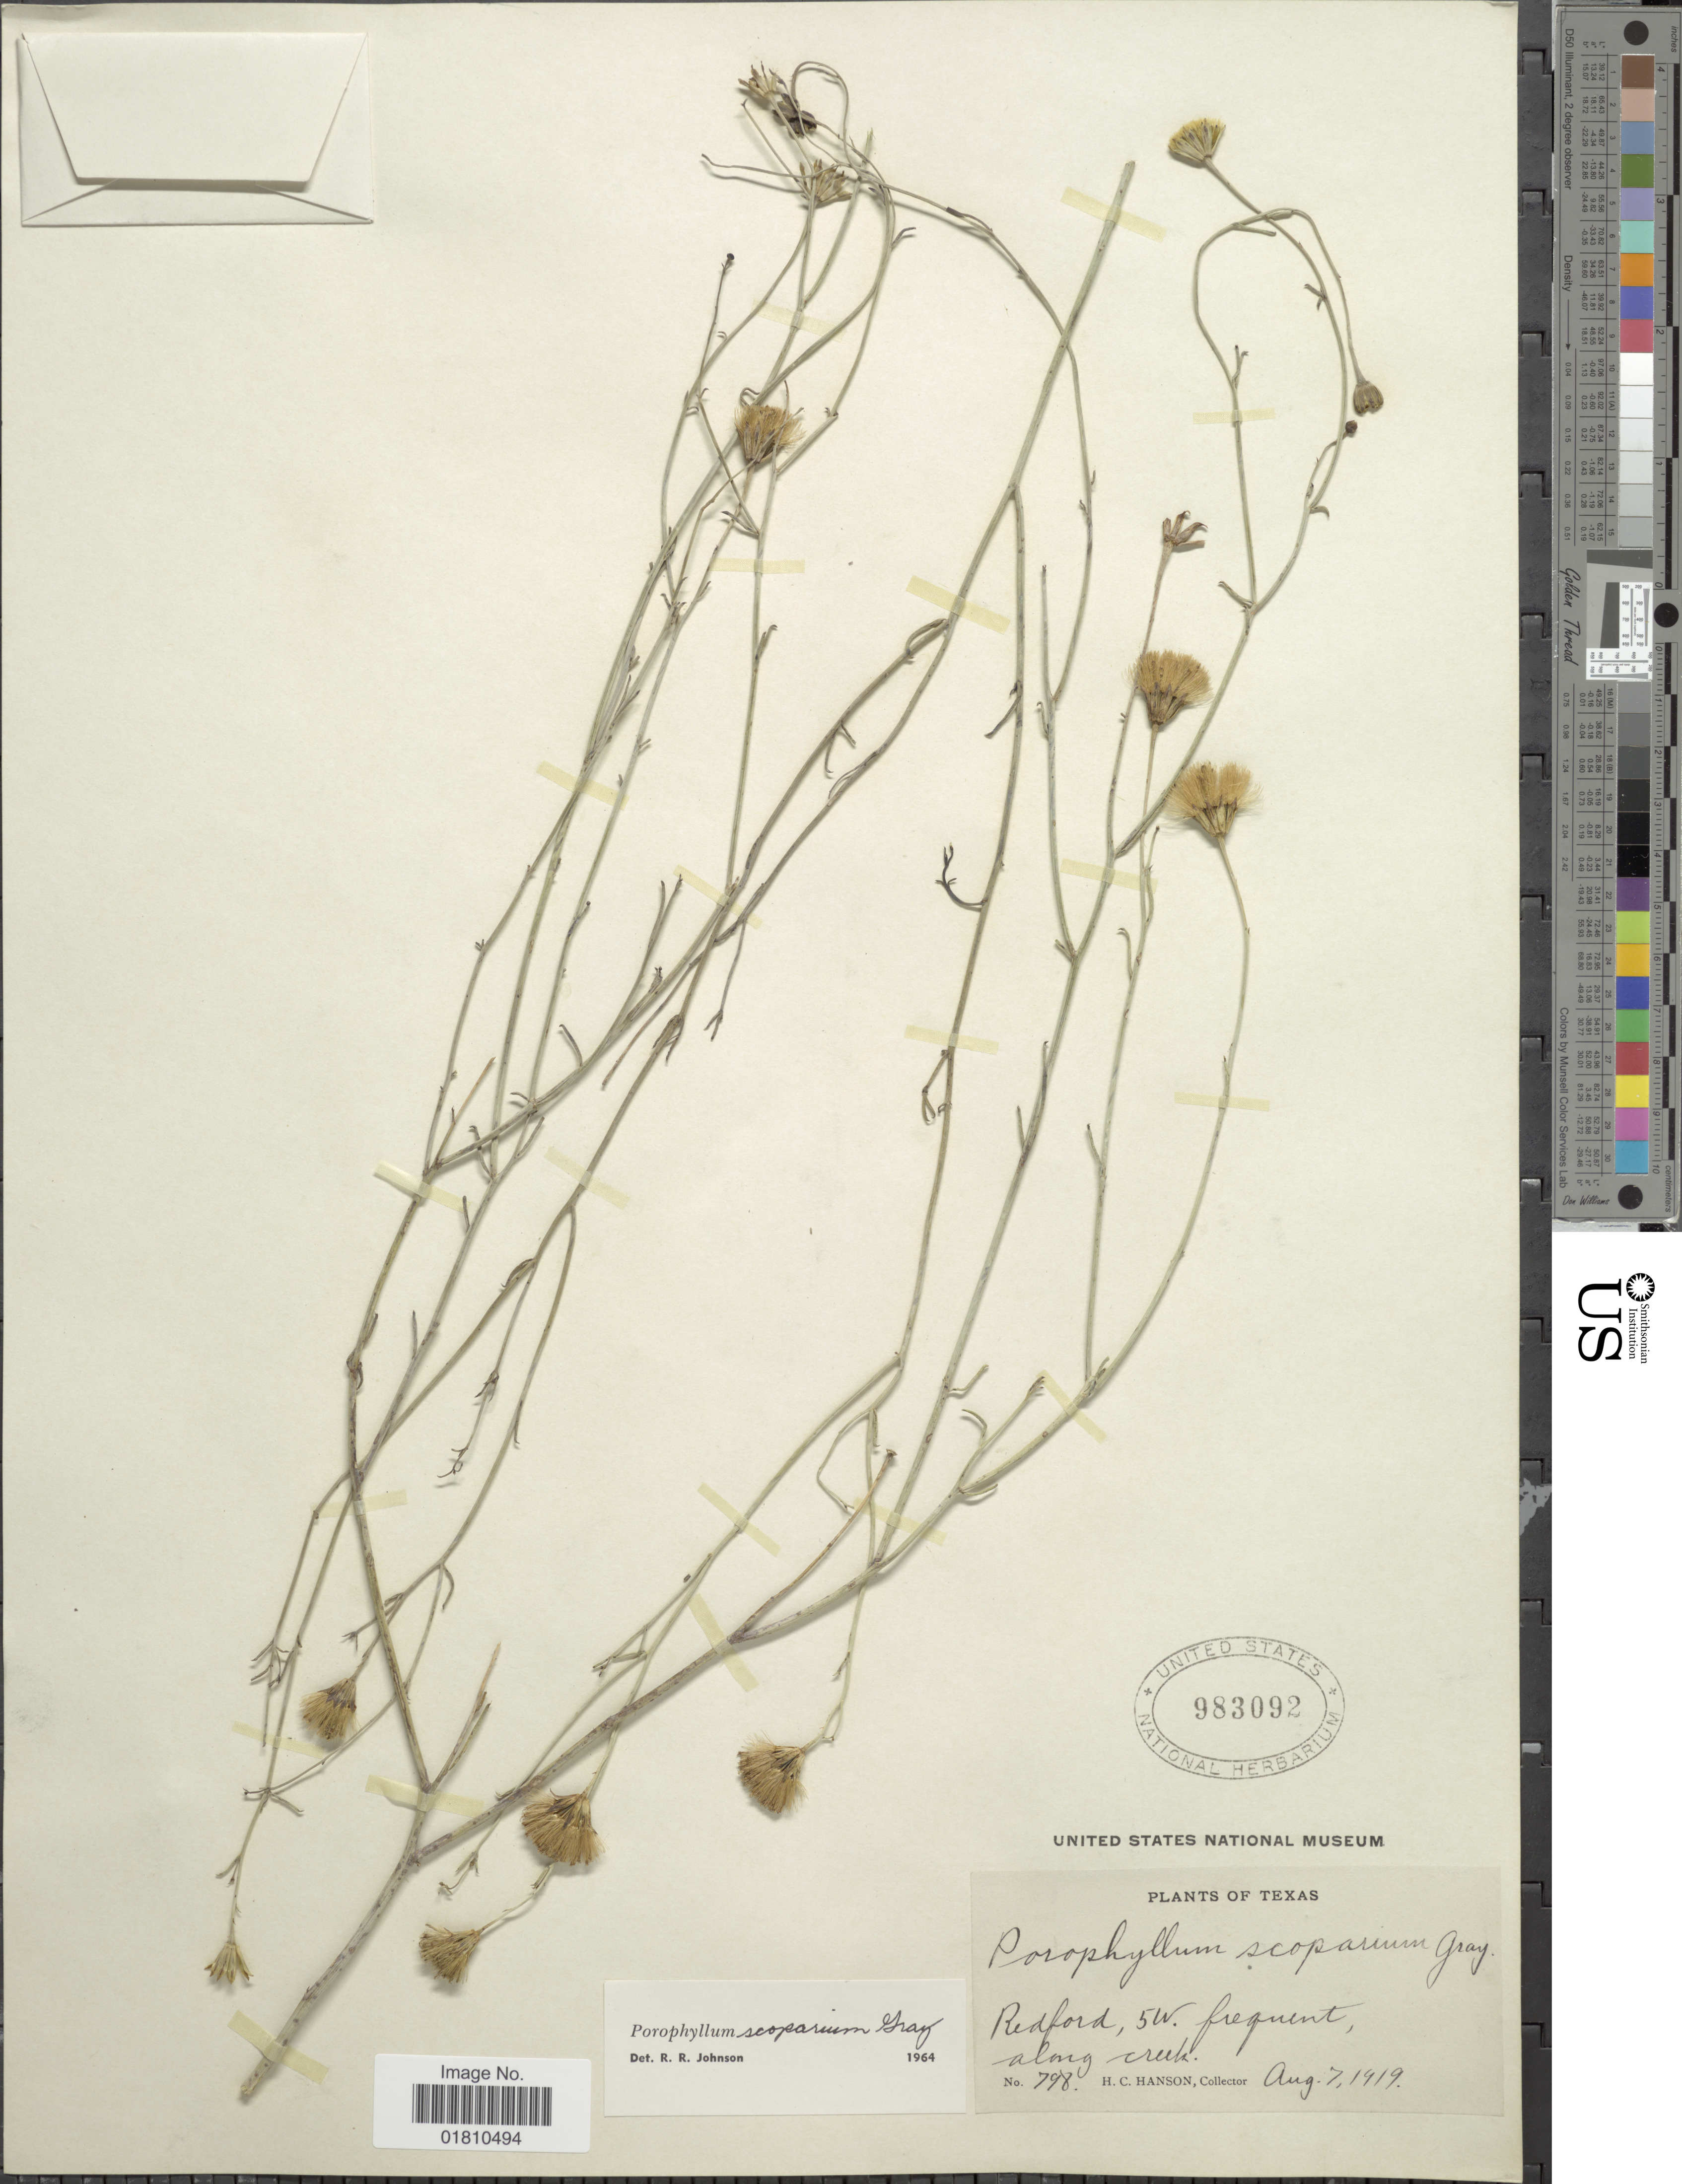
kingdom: Plantae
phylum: Tracheophyta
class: Magnoliopsida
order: Asterales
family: Asteraceae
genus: Porophyllum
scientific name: Porophyllum scoparium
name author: A. Gray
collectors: H. Hanson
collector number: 798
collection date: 1919-08-07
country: United States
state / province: Texas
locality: Redforf, 5w. frequent, along creek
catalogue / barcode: US 983092